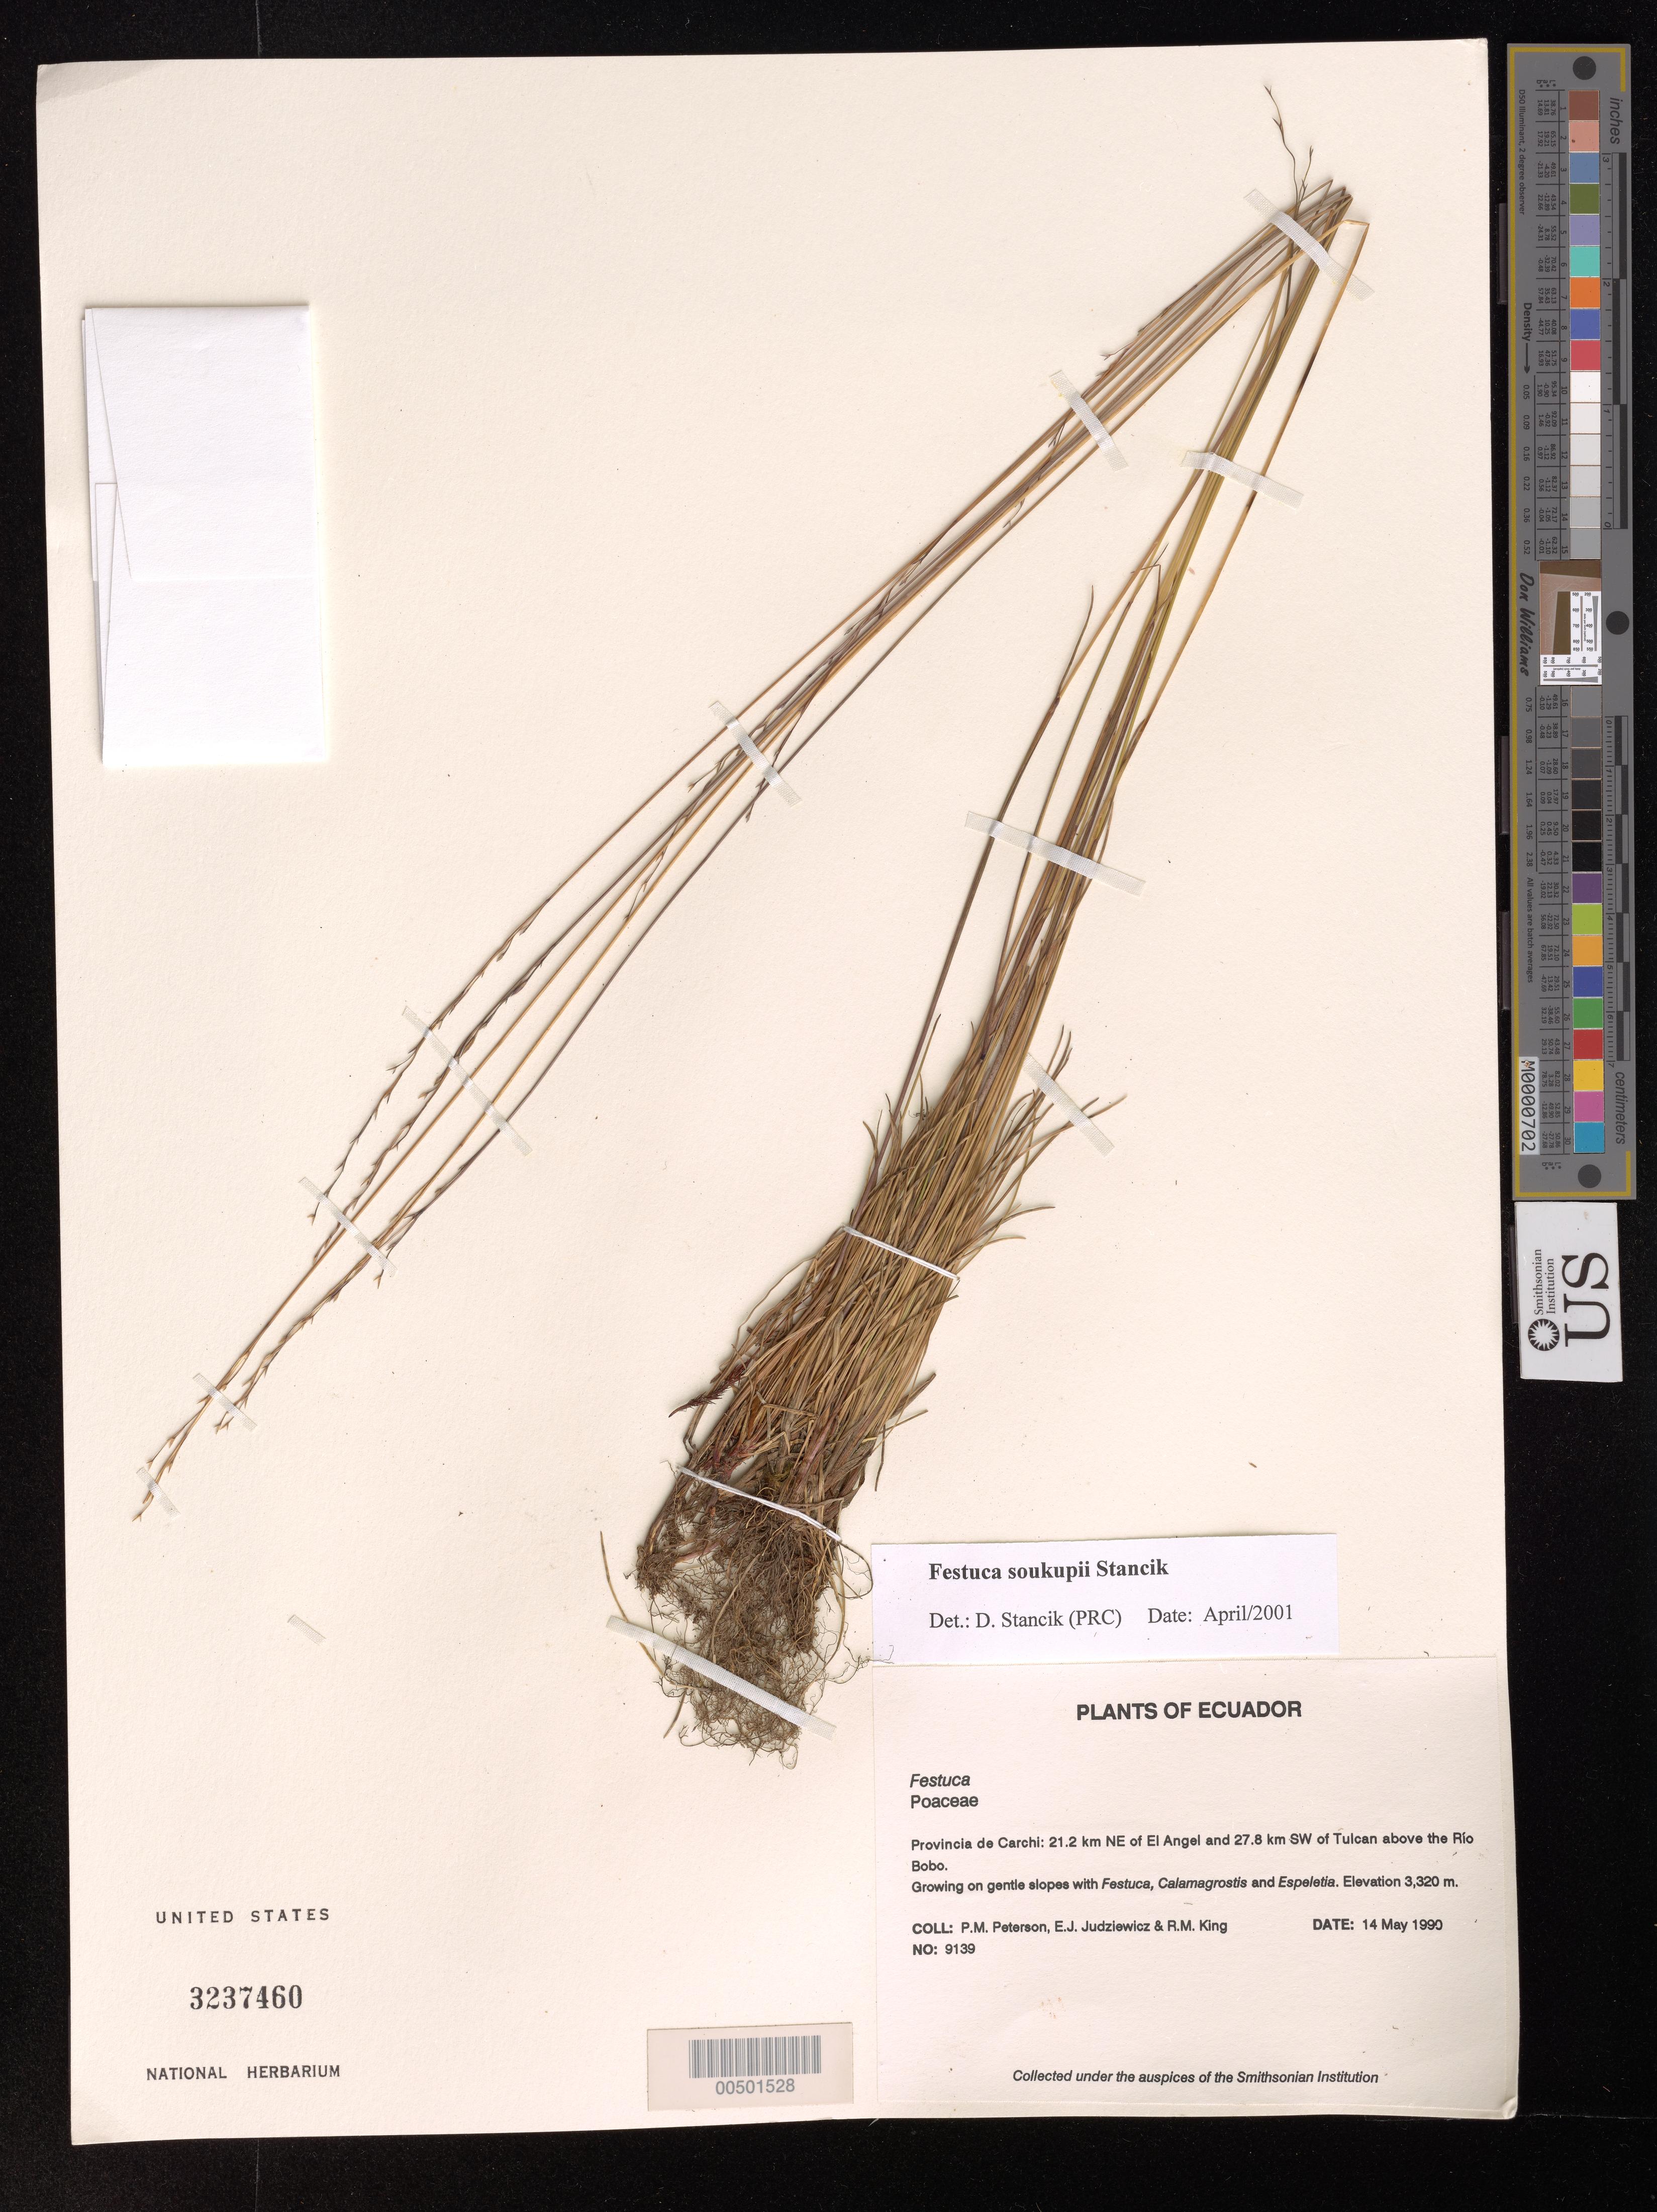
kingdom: Plantae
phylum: Tracheophyta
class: Liliopsida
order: Poales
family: Poaceae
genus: Festuca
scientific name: Festuca soukupii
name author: Stancik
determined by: Stancik, D.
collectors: P. M. Peterson, E. J. Judziewicz & R. M. King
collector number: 09139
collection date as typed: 14 May 1990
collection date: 1990-05-14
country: Ecuador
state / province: Carchi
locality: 21.2 km NE of El Angel and 27.8 km SW of Tulcan above the Río Bobo.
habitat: Growing on gentle slopes with Festuca, Calamagrostis and Espeletia.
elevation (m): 3320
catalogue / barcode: US 3237460